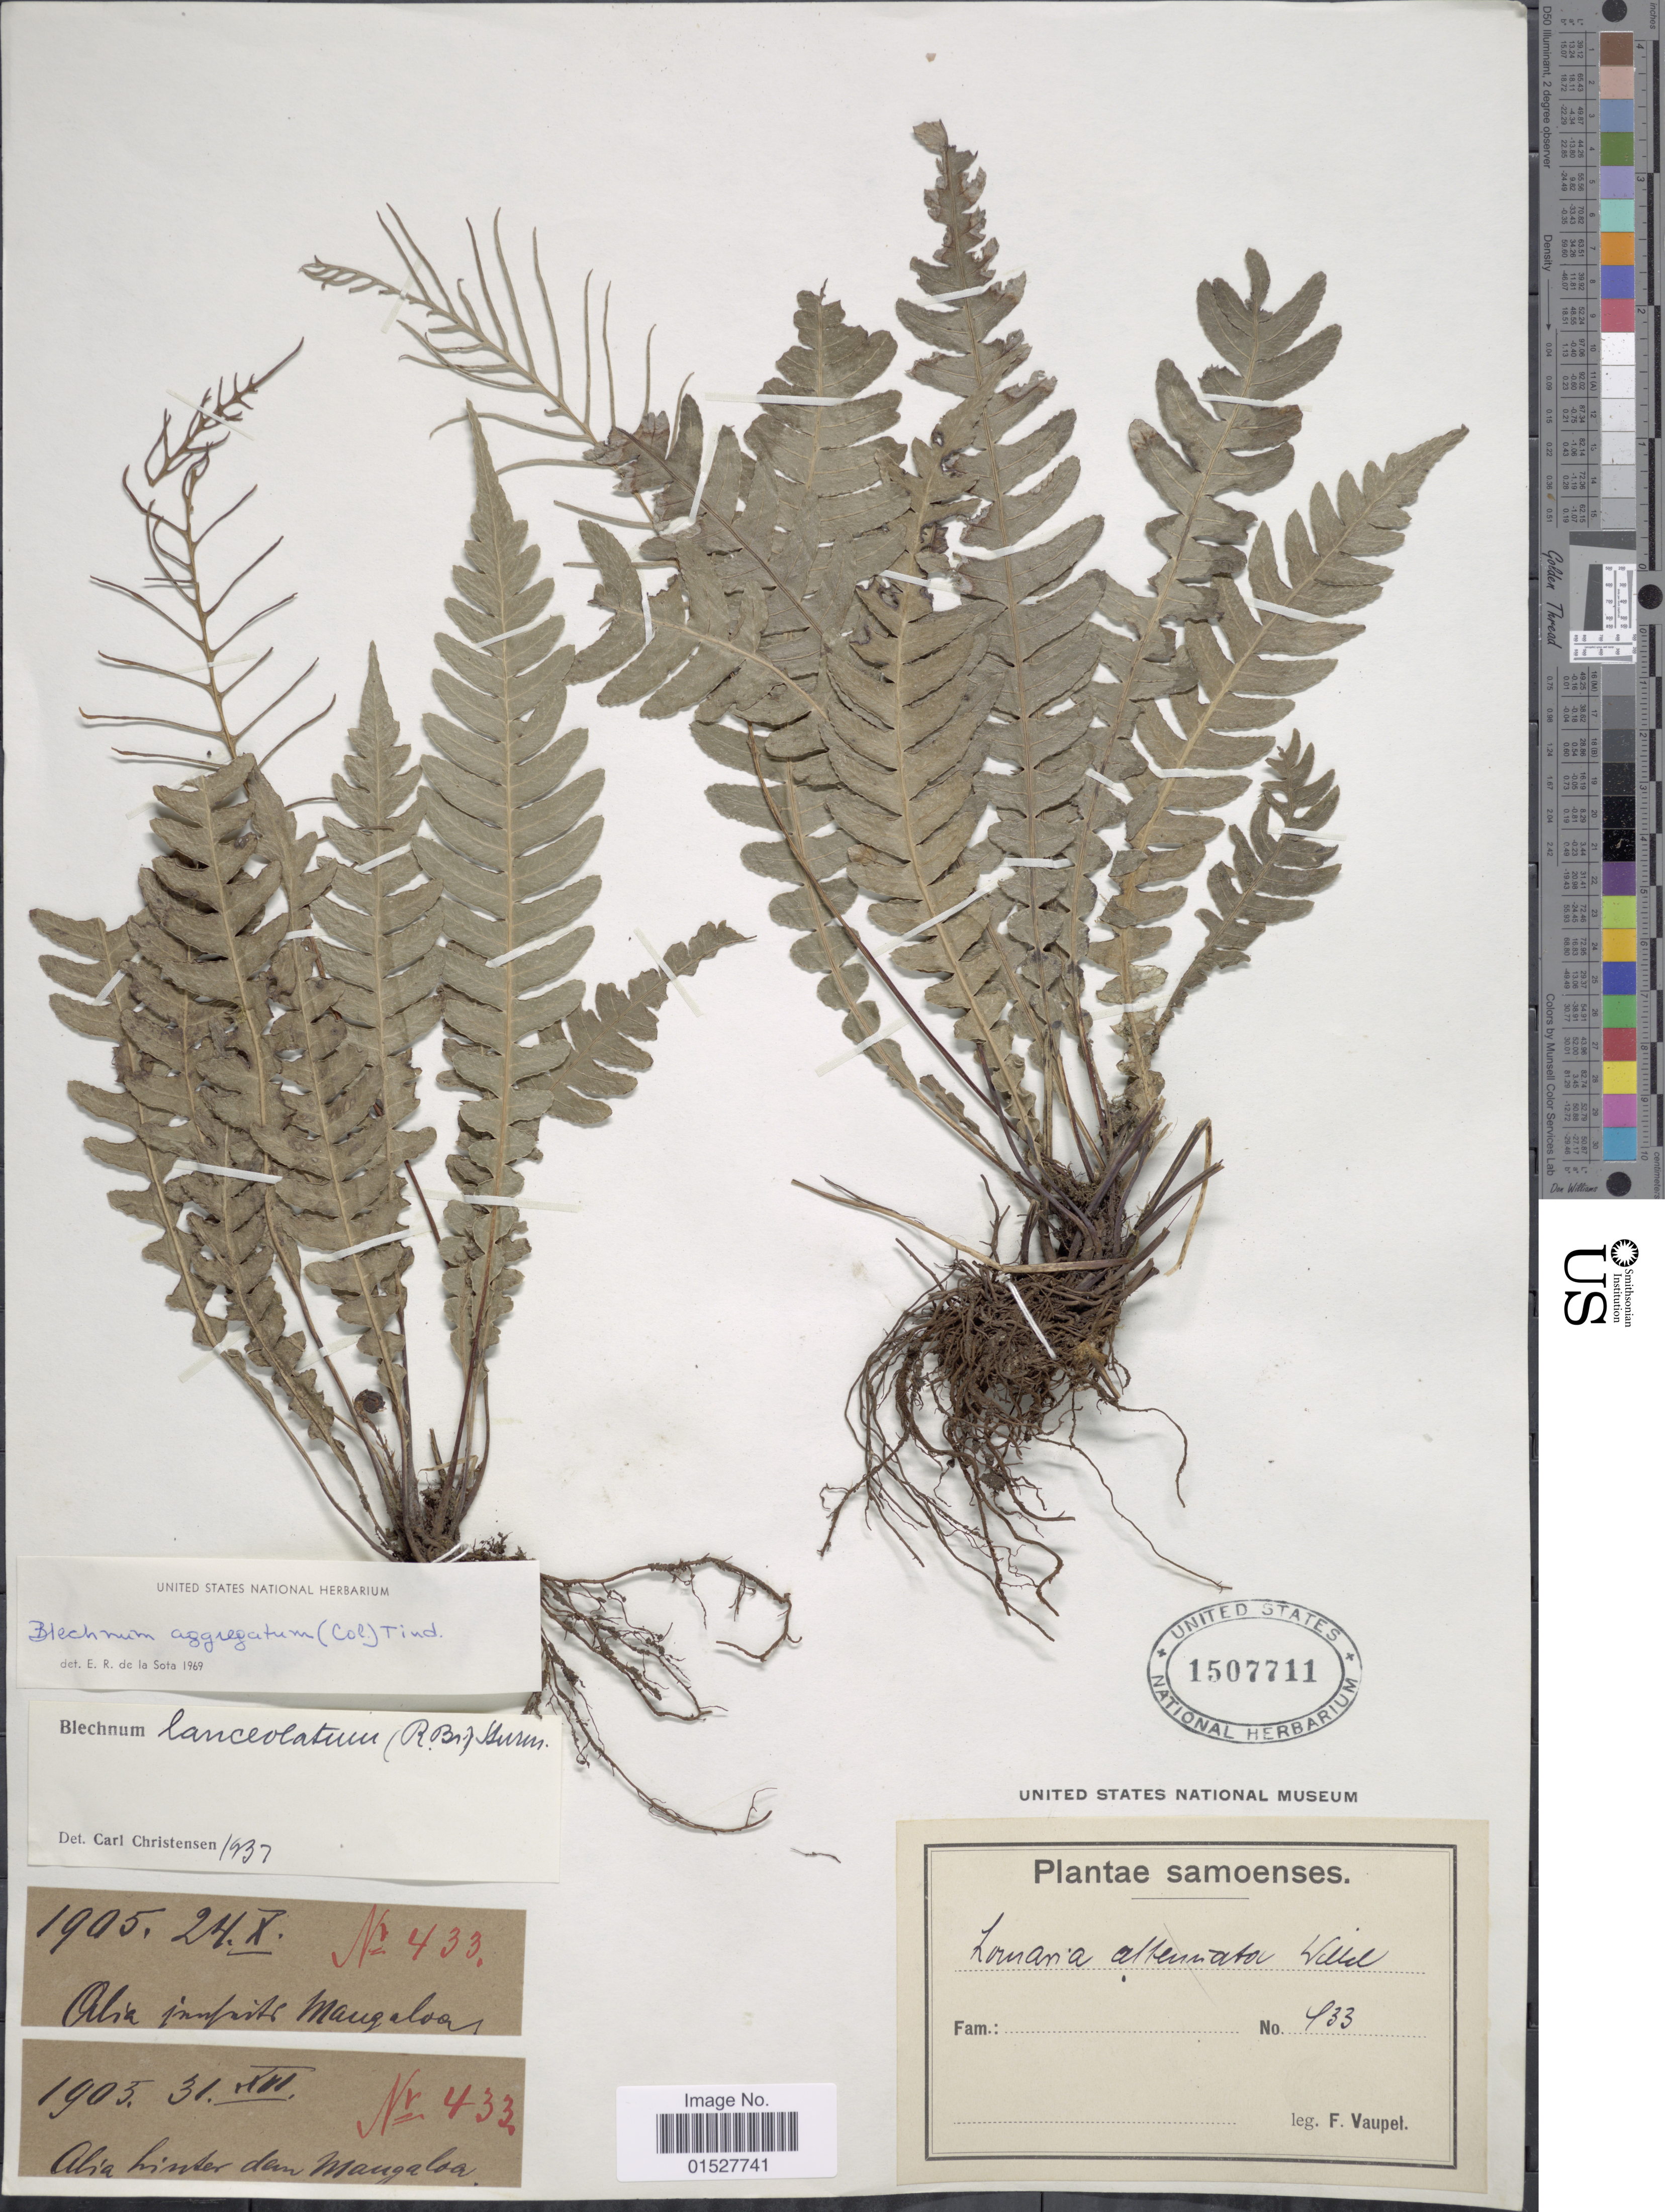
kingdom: Plantae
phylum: Tracheophyta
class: Polypodiopsida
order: Polypodiales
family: Blechnaceae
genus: Blechnum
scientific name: Blechnum aggregatum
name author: (Colenso) Tindale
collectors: F. Vaupel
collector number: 433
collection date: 1905-10-24/1905-12-31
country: Samoa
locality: Samoenses. Alia infrinit Maugeloars. Alia hinter dan Maugeloars. [interpreted]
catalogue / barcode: US 1507711